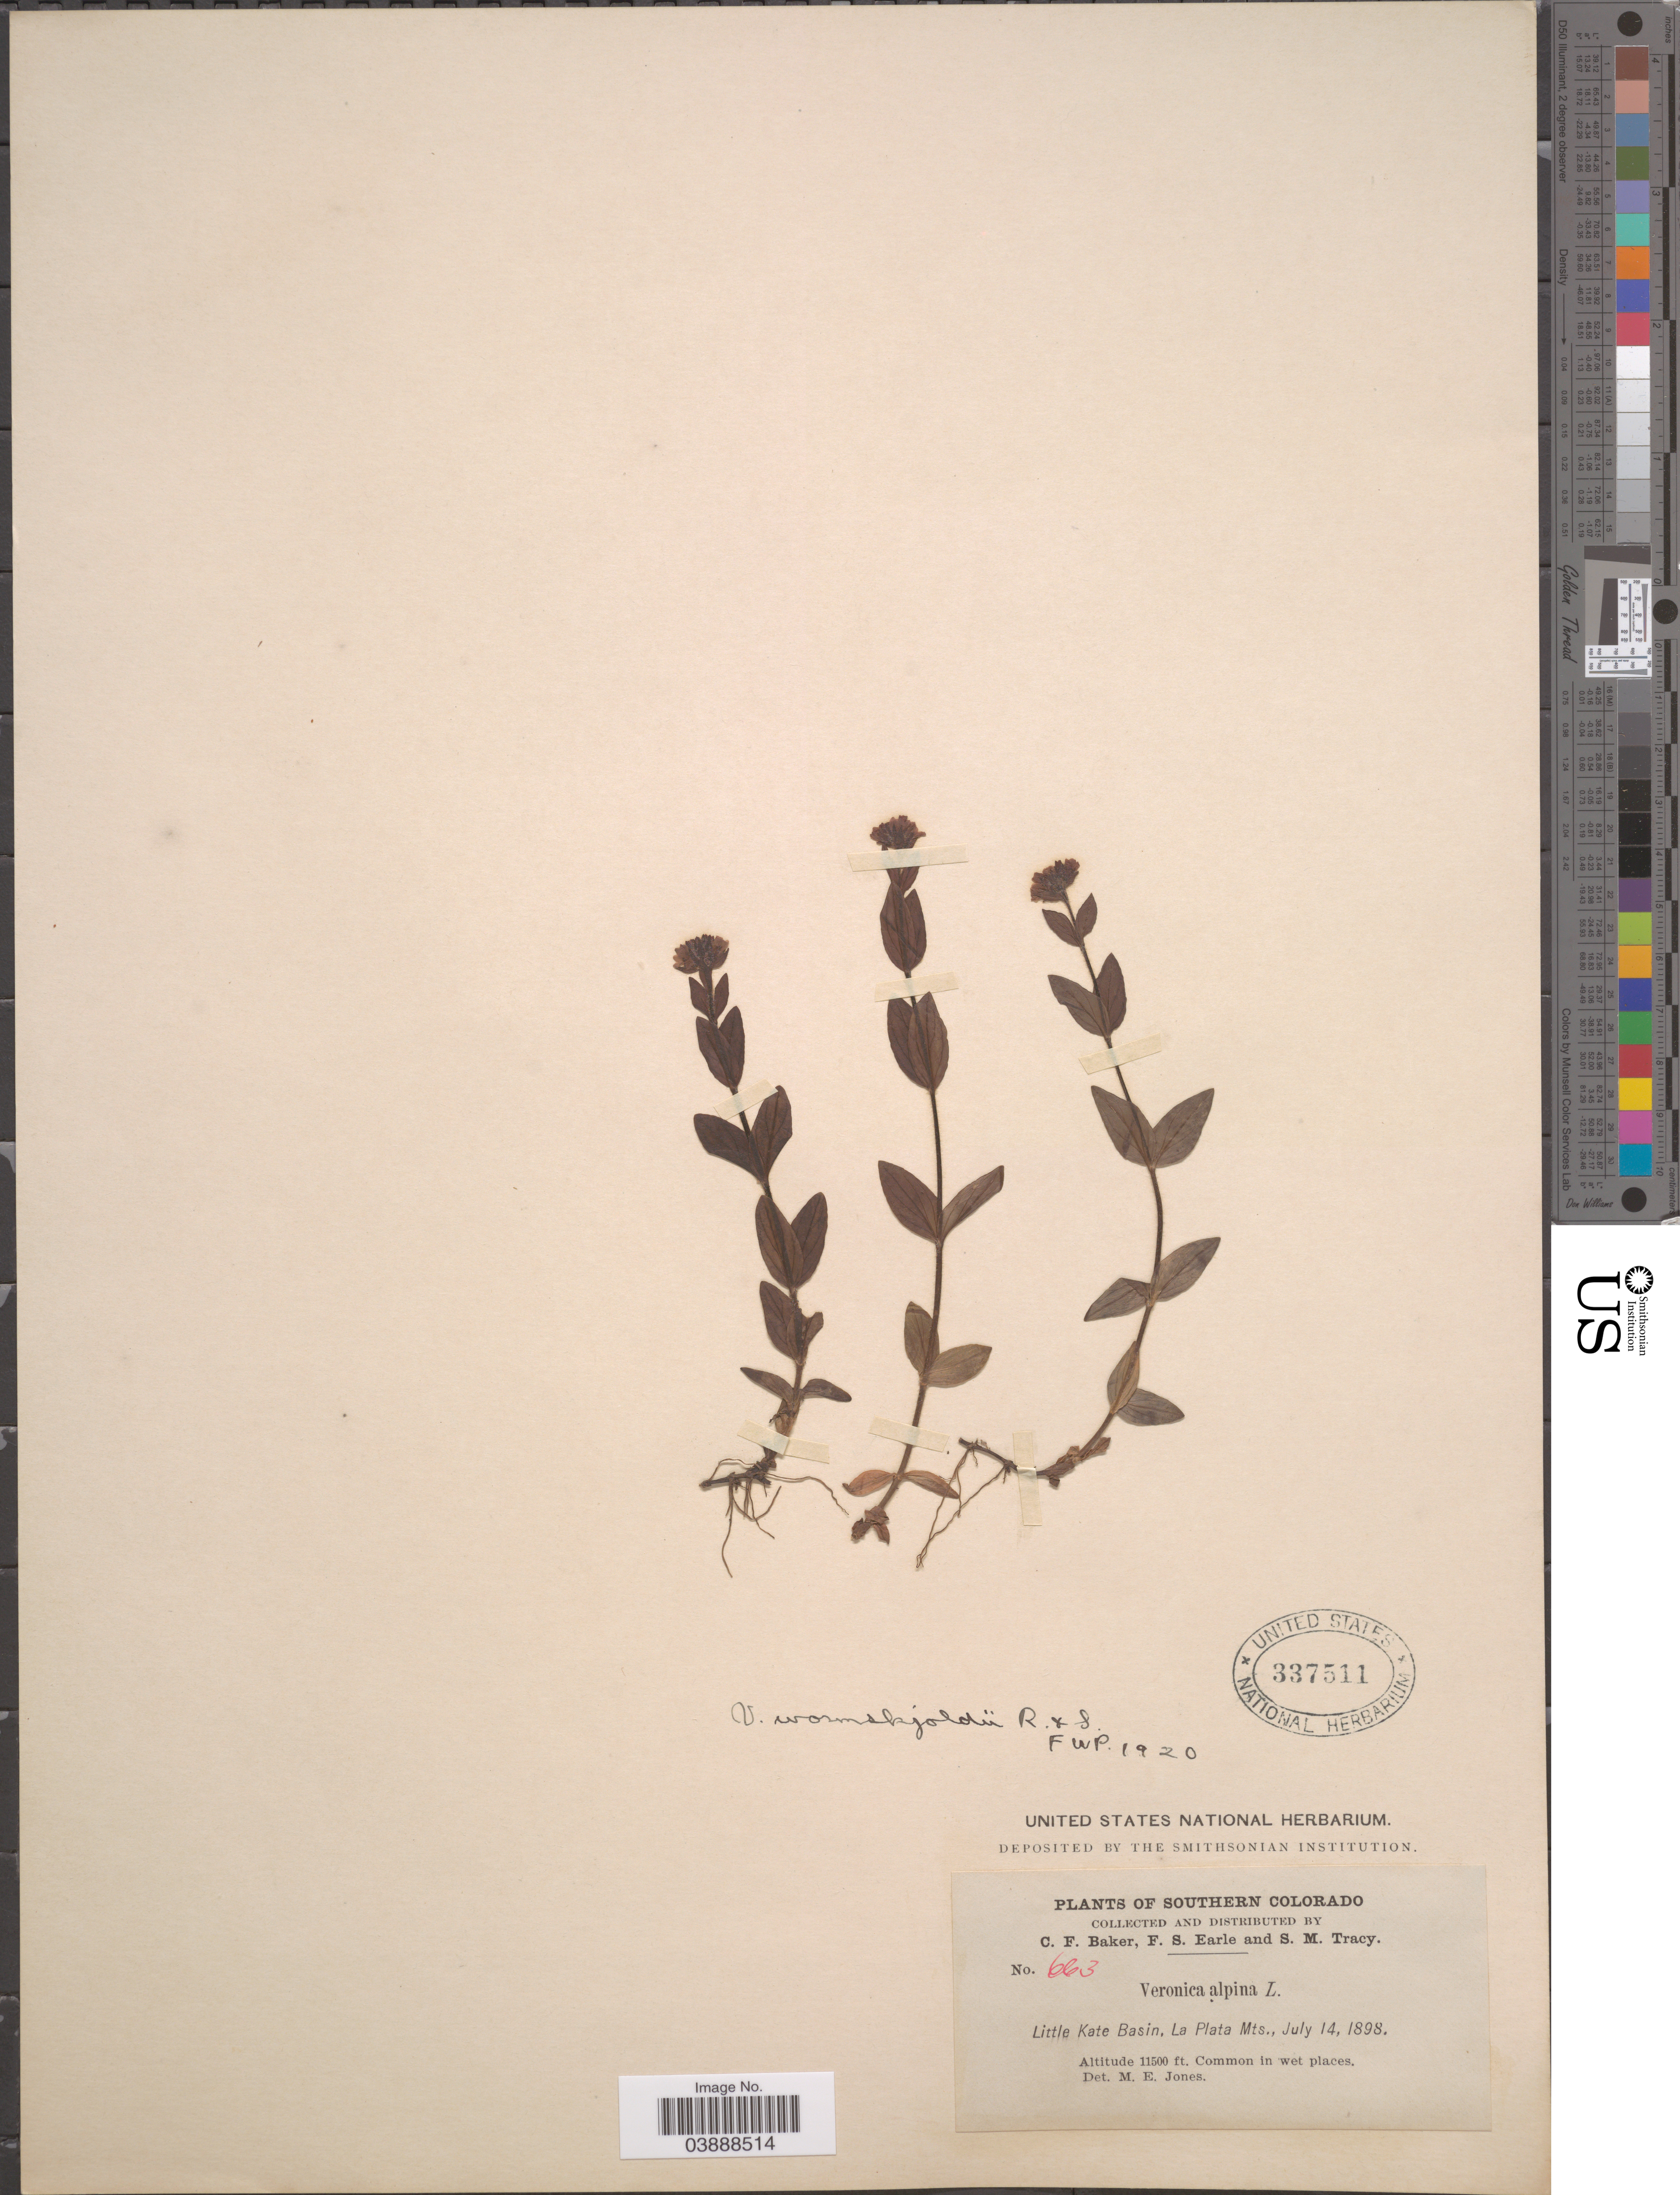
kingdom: Plantae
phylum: Tracheophyta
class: Magnoliopsida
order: Lamiales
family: Plantaginaceae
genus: Veronica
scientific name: Veronica wormskjoldii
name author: Roem. & Schult.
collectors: C. F. Baker, F. S. Earle & S. M. Tracy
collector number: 663*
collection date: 1898-07-14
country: United States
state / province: Colorado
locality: Southern Colorado. Little Kate Basin, La Plata Mts.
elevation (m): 3505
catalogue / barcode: US 337511